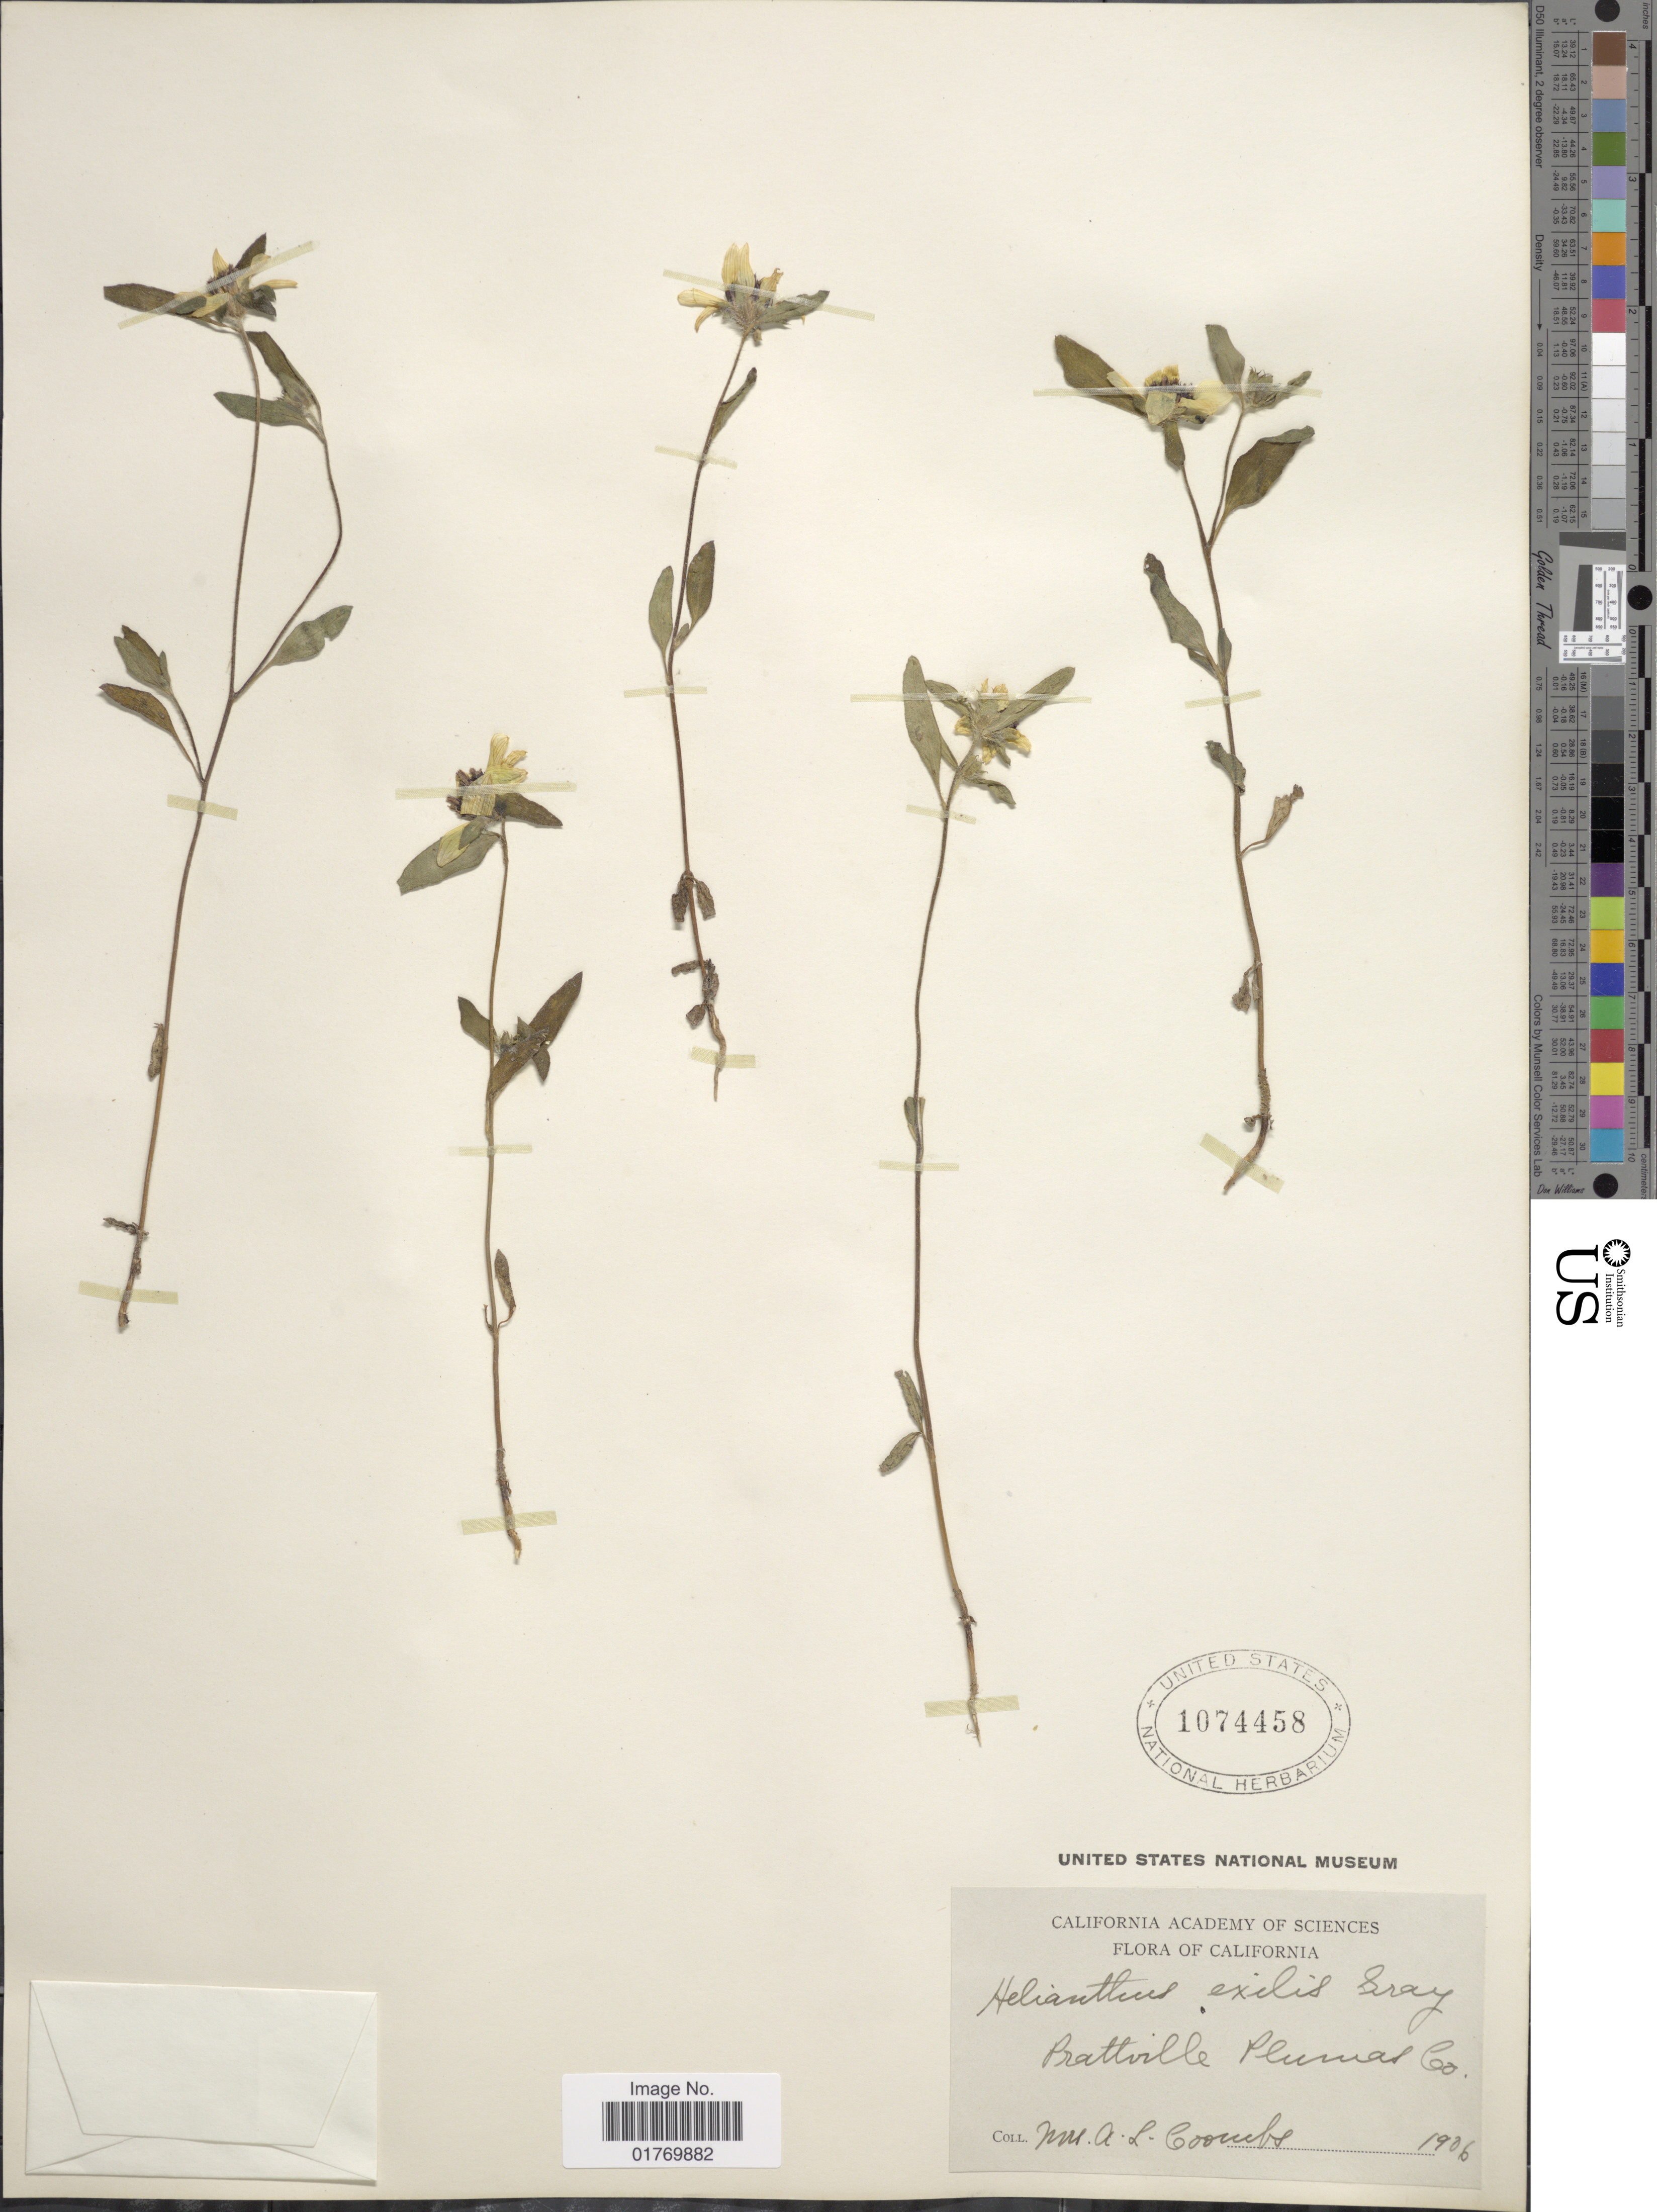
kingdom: Plantae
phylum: Tracheophyta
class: Magnoliopsida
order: Asterales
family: Asteraceae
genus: Helianthus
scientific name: Helianthus bolanderi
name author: A. Gray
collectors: A. Coombs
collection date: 1906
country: United States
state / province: California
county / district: Plumas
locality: Prattville Plumas Co.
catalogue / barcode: US 1074458